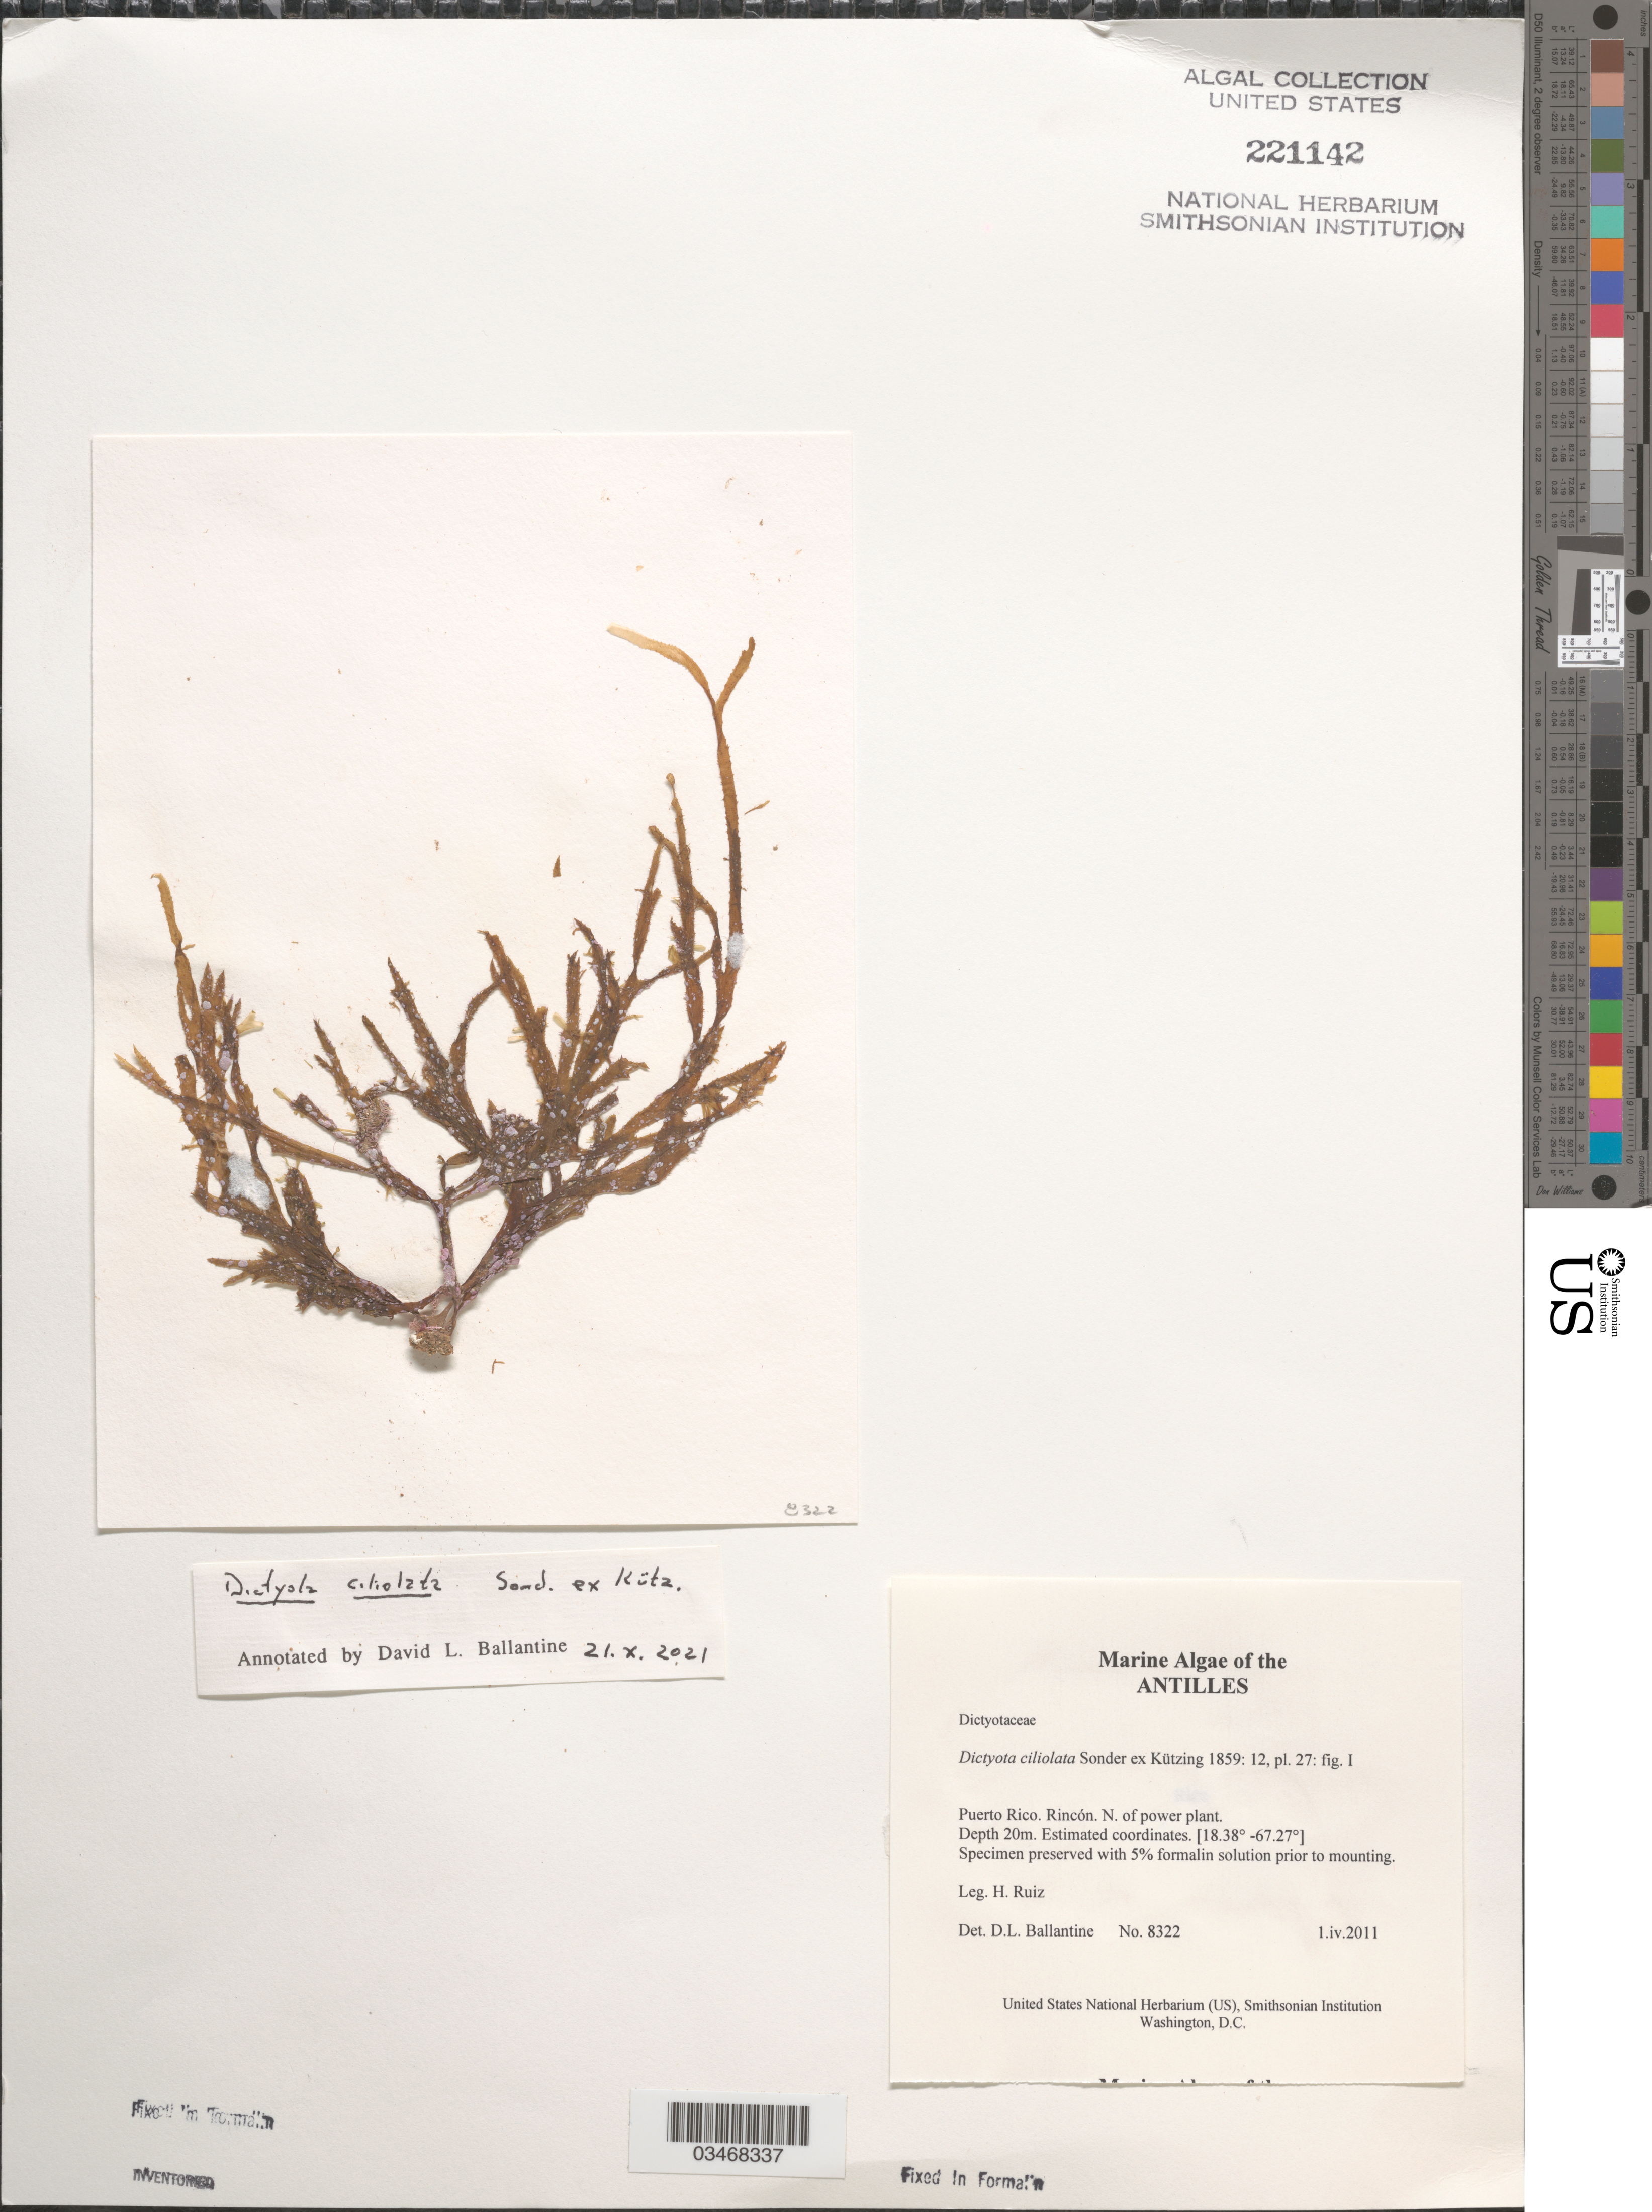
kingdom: Plantae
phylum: Rhodophyta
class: Florideophyceae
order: Nemaliales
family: Liagoraceae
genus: Ganonema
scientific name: Ganonema farinosum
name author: (J.V.Lamouroux) K.C. Fan & Yung C. Wang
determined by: Ballantine, D. L.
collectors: H. Ruiz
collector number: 8322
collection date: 2011-04-01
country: Puerto Rico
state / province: Rincon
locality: N. of power plant.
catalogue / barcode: US 221142